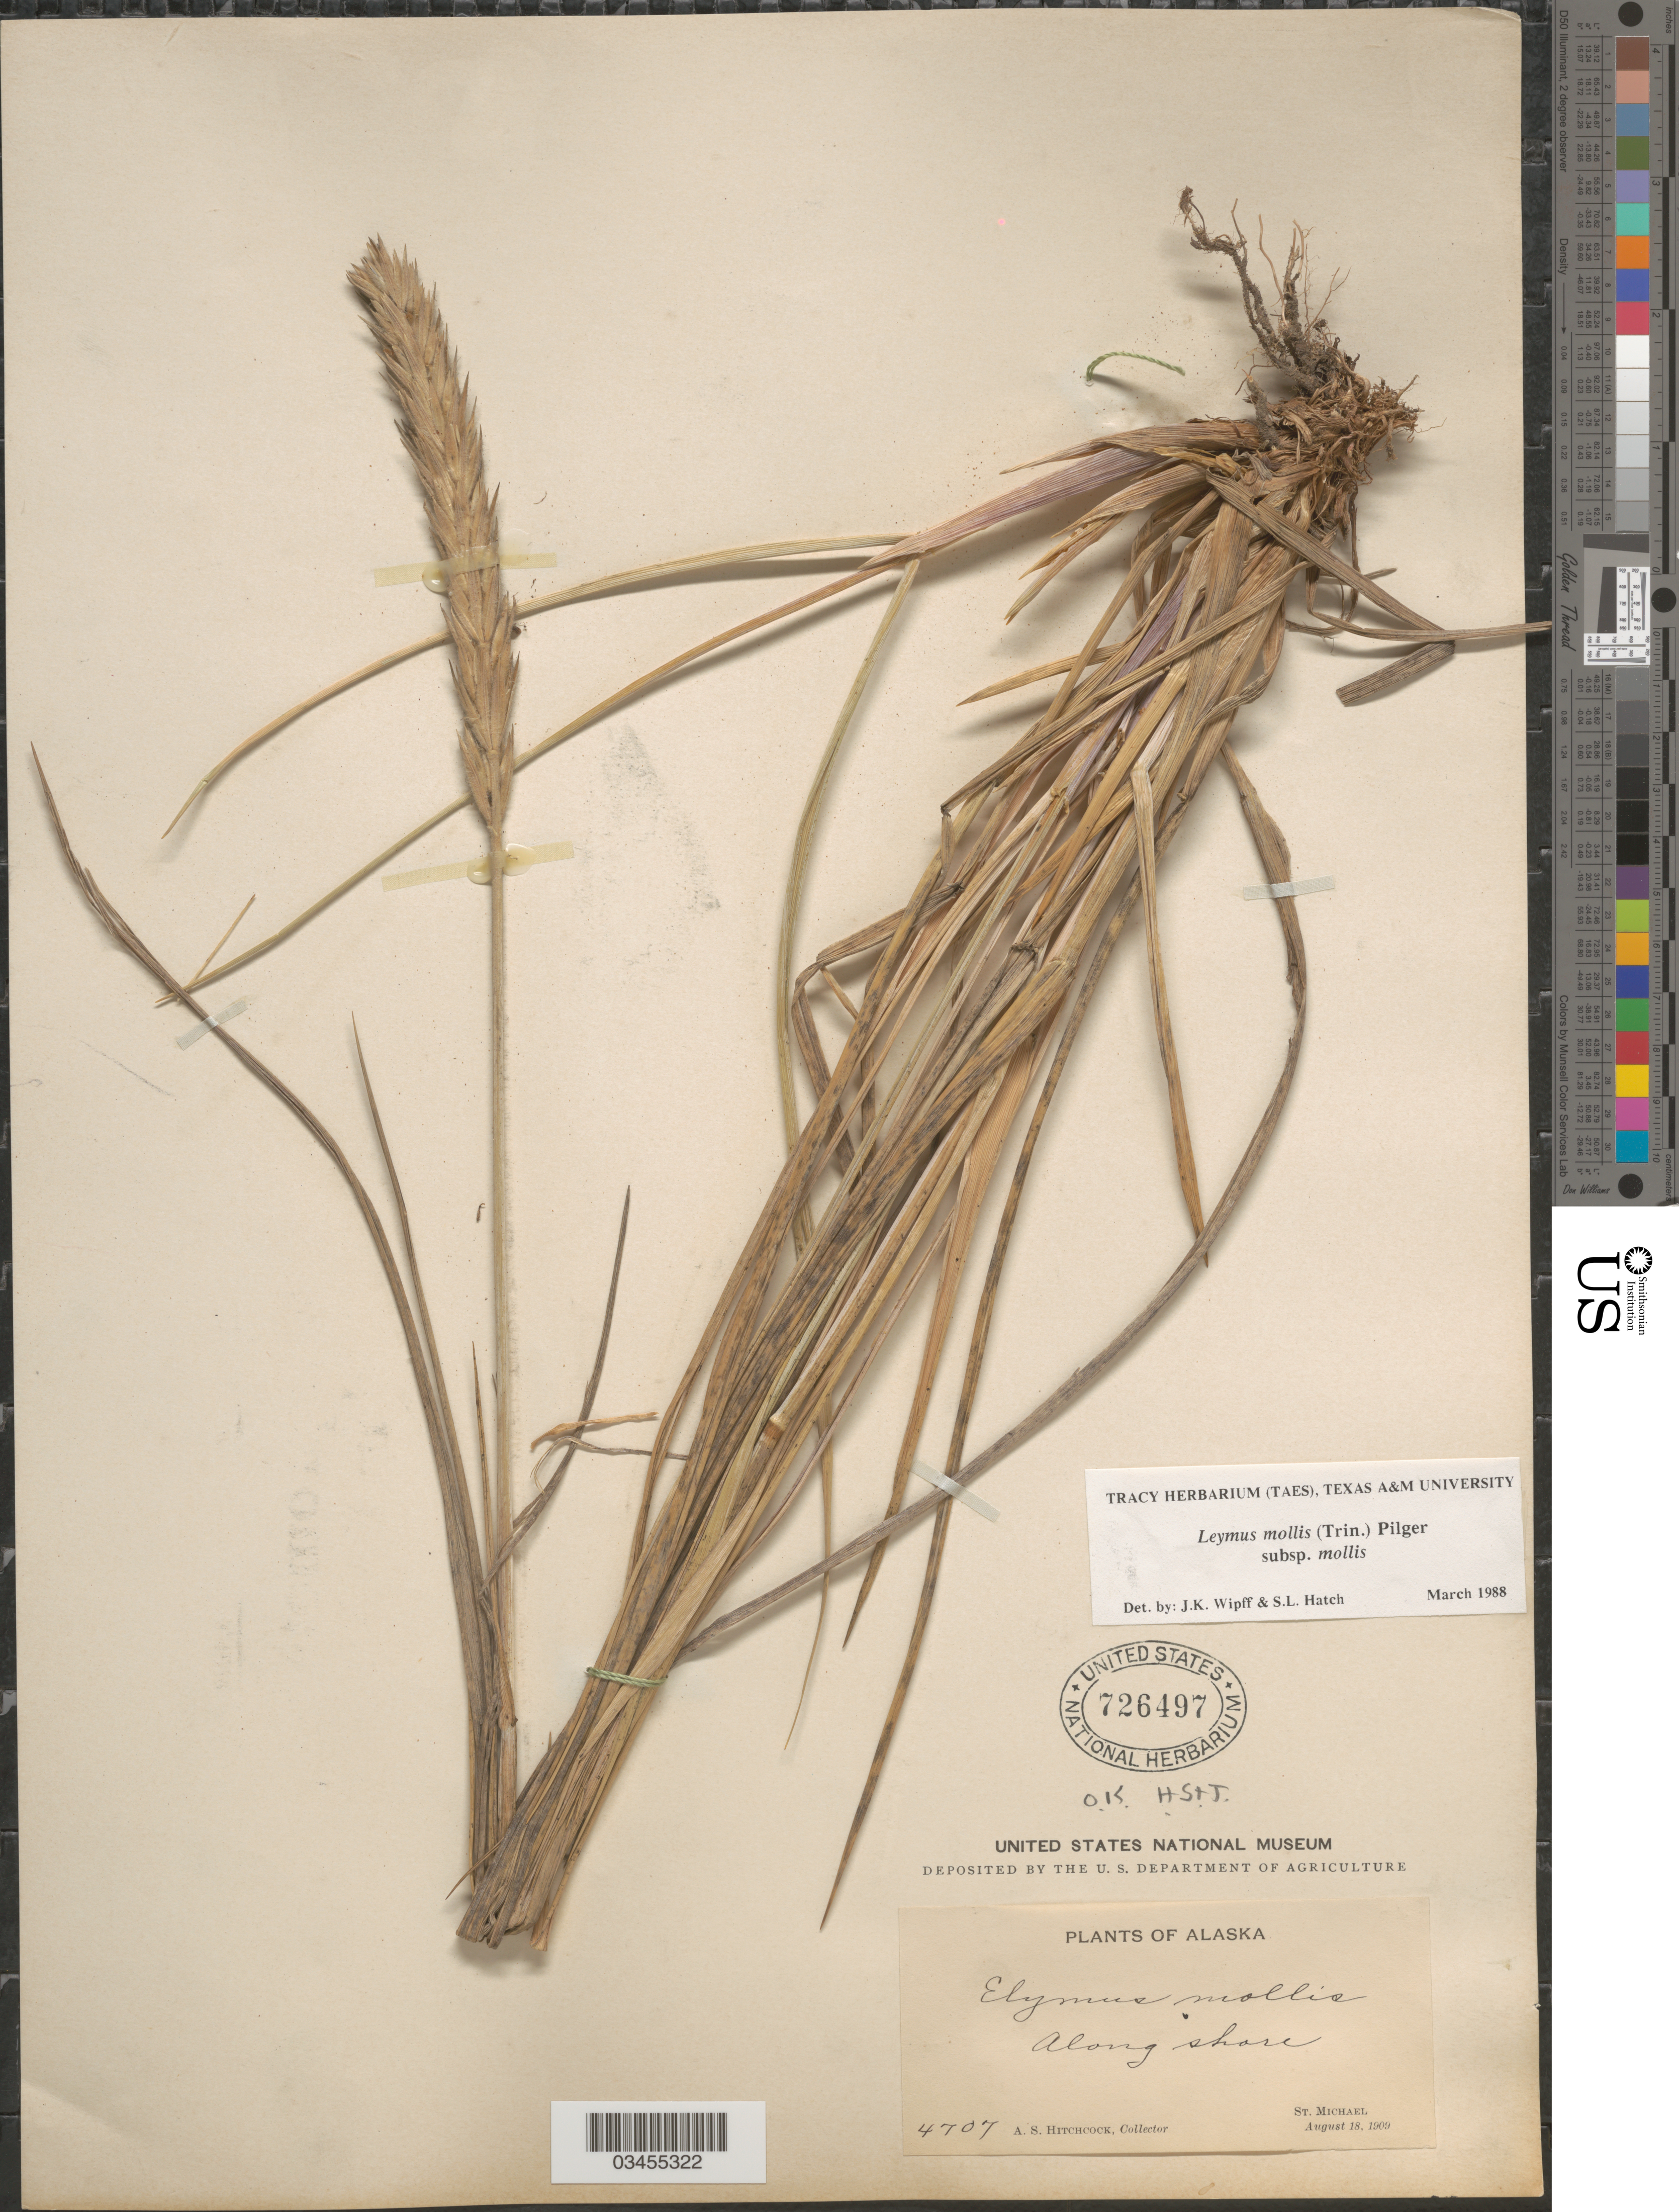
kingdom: Plantae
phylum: Tracheophyta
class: Liliopsida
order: Poales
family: Poaceae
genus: Leymus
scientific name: Leymus mollis subsp. mollis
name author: (Trin.) Pilg.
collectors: A. S. Hitchcock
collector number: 4707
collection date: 1909-08-18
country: United States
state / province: Alaska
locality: Along shore. St. Michael.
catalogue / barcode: US 726497